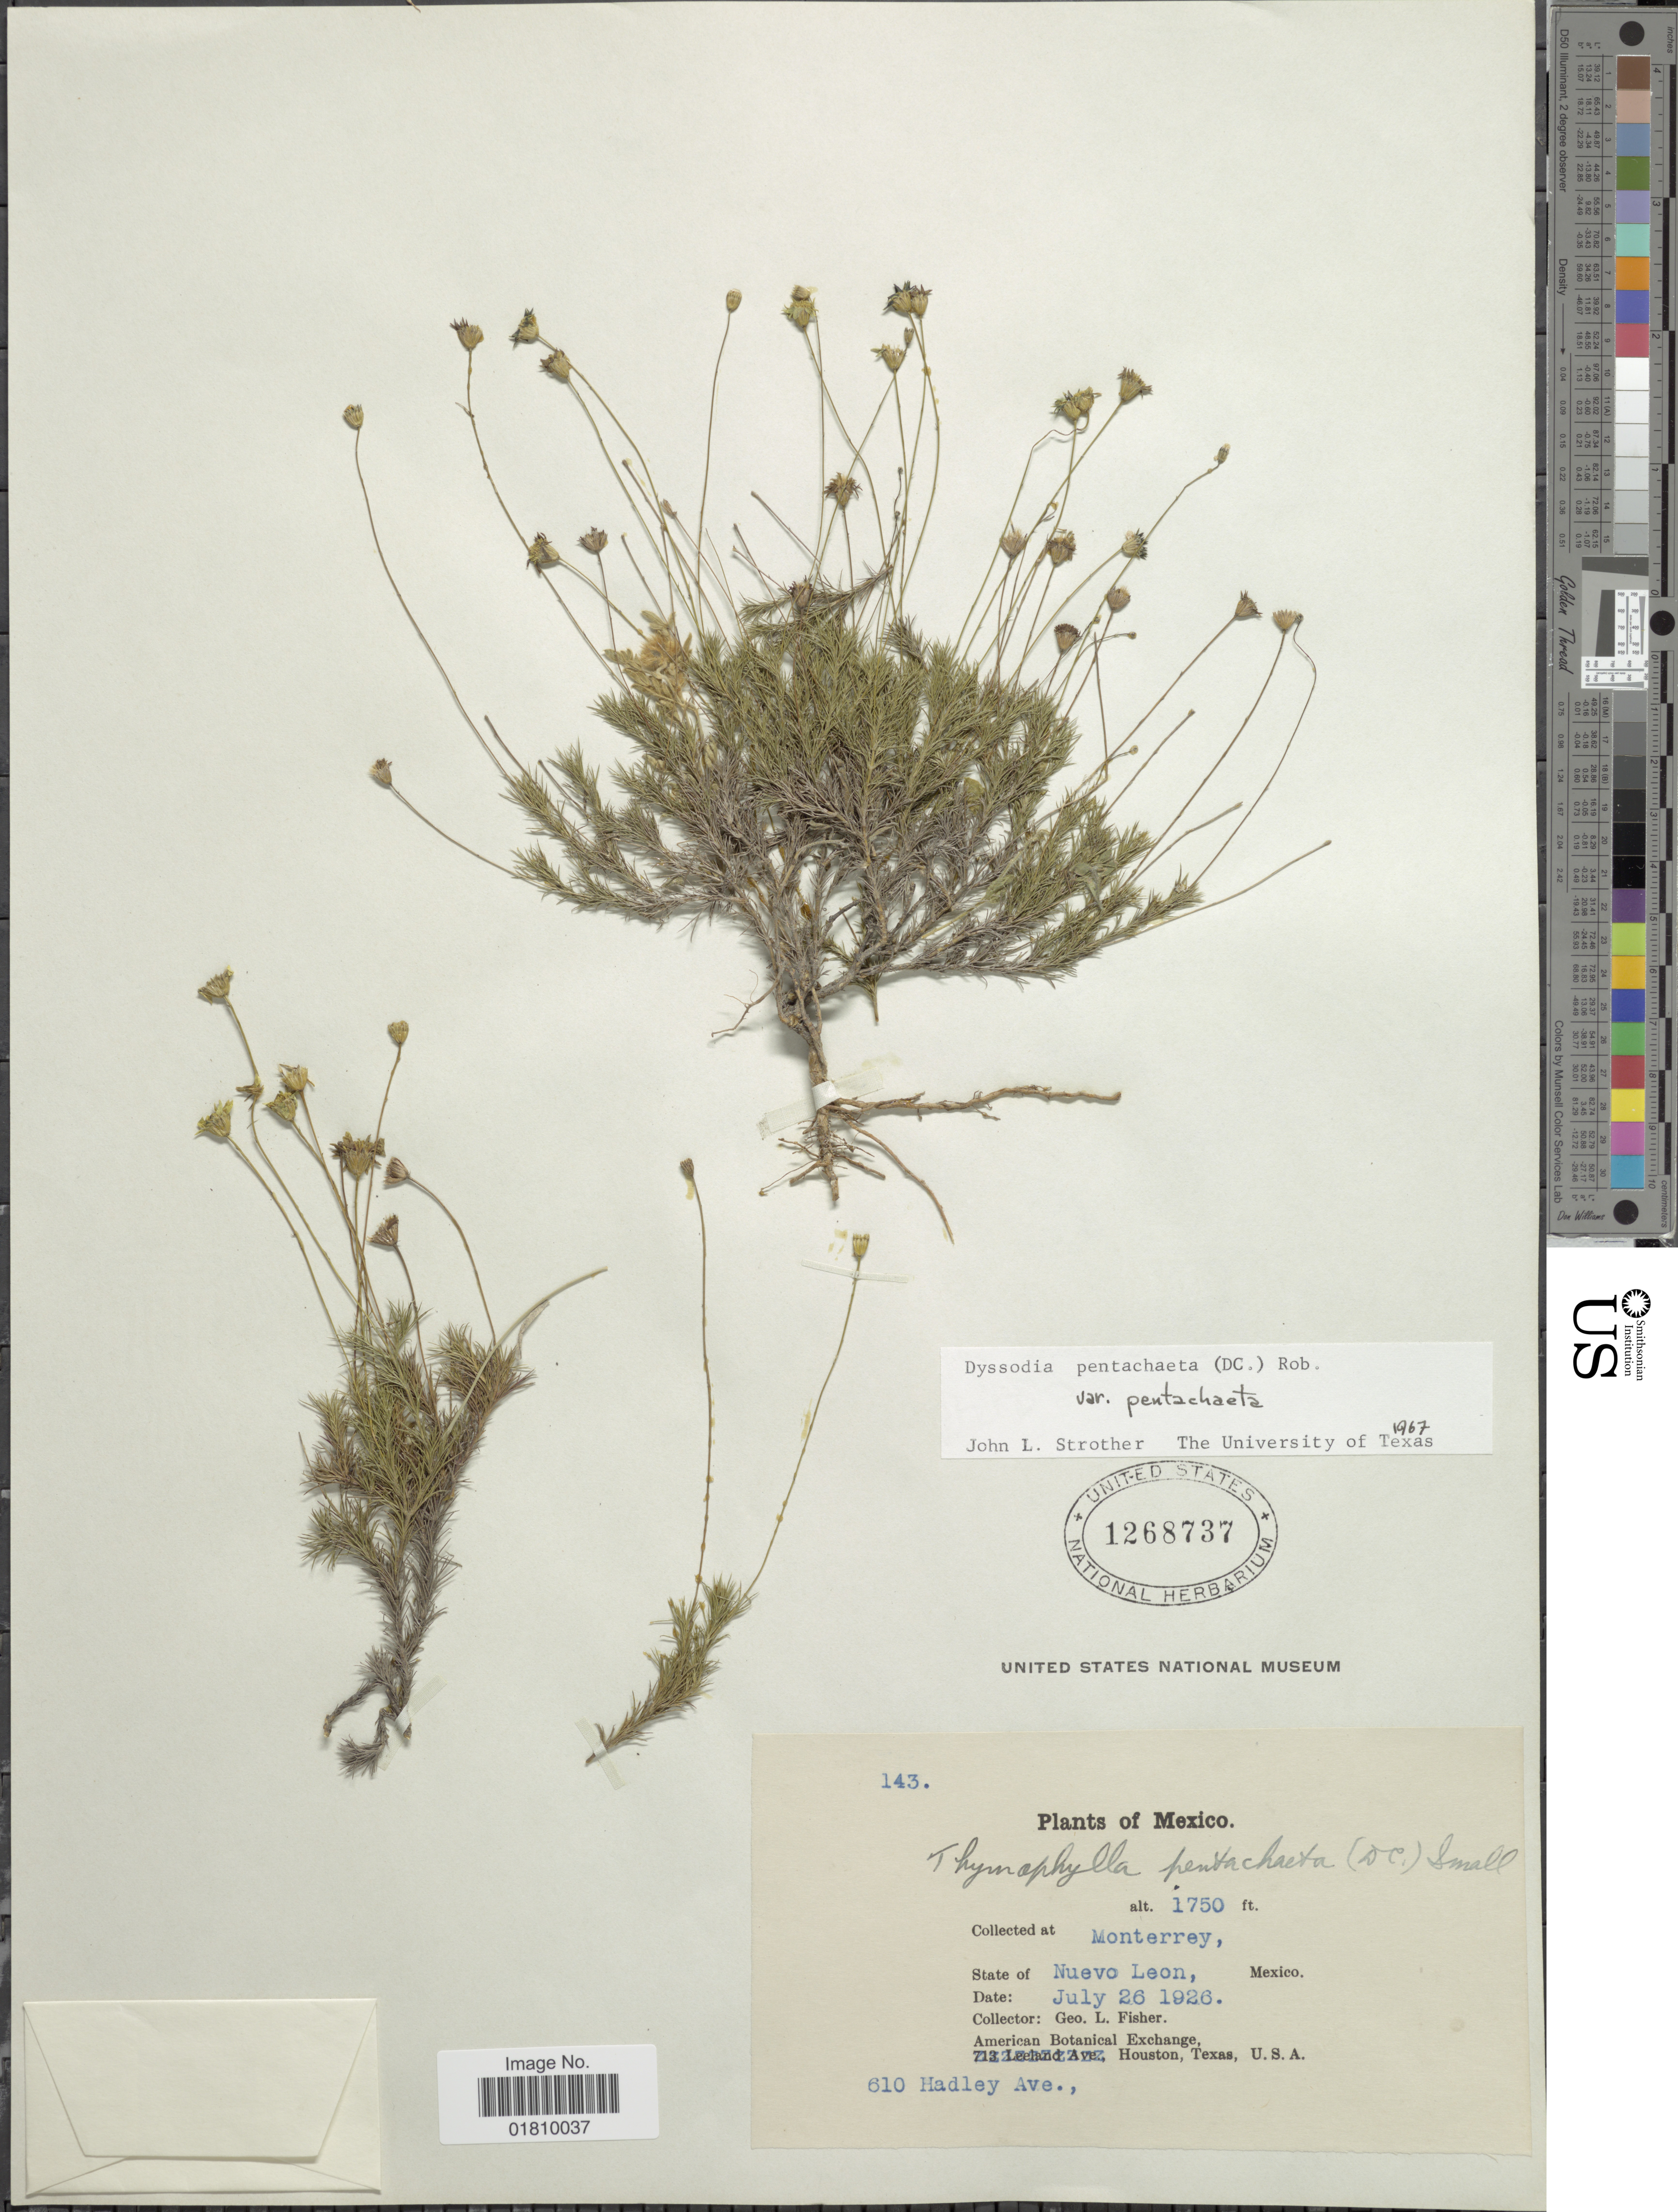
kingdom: Plantae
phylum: Tracheophyta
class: Magnoliopsida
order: Asterales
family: Asteraceae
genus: Thymophylla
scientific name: Thymophylla pentachaeta var. pentachaeta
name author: (DC.) Small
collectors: G. L. Fisher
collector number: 143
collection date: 1926-07-26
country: Mexico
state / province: Nuevo León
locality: Monterrey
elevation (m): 533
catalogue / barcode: US 1268737